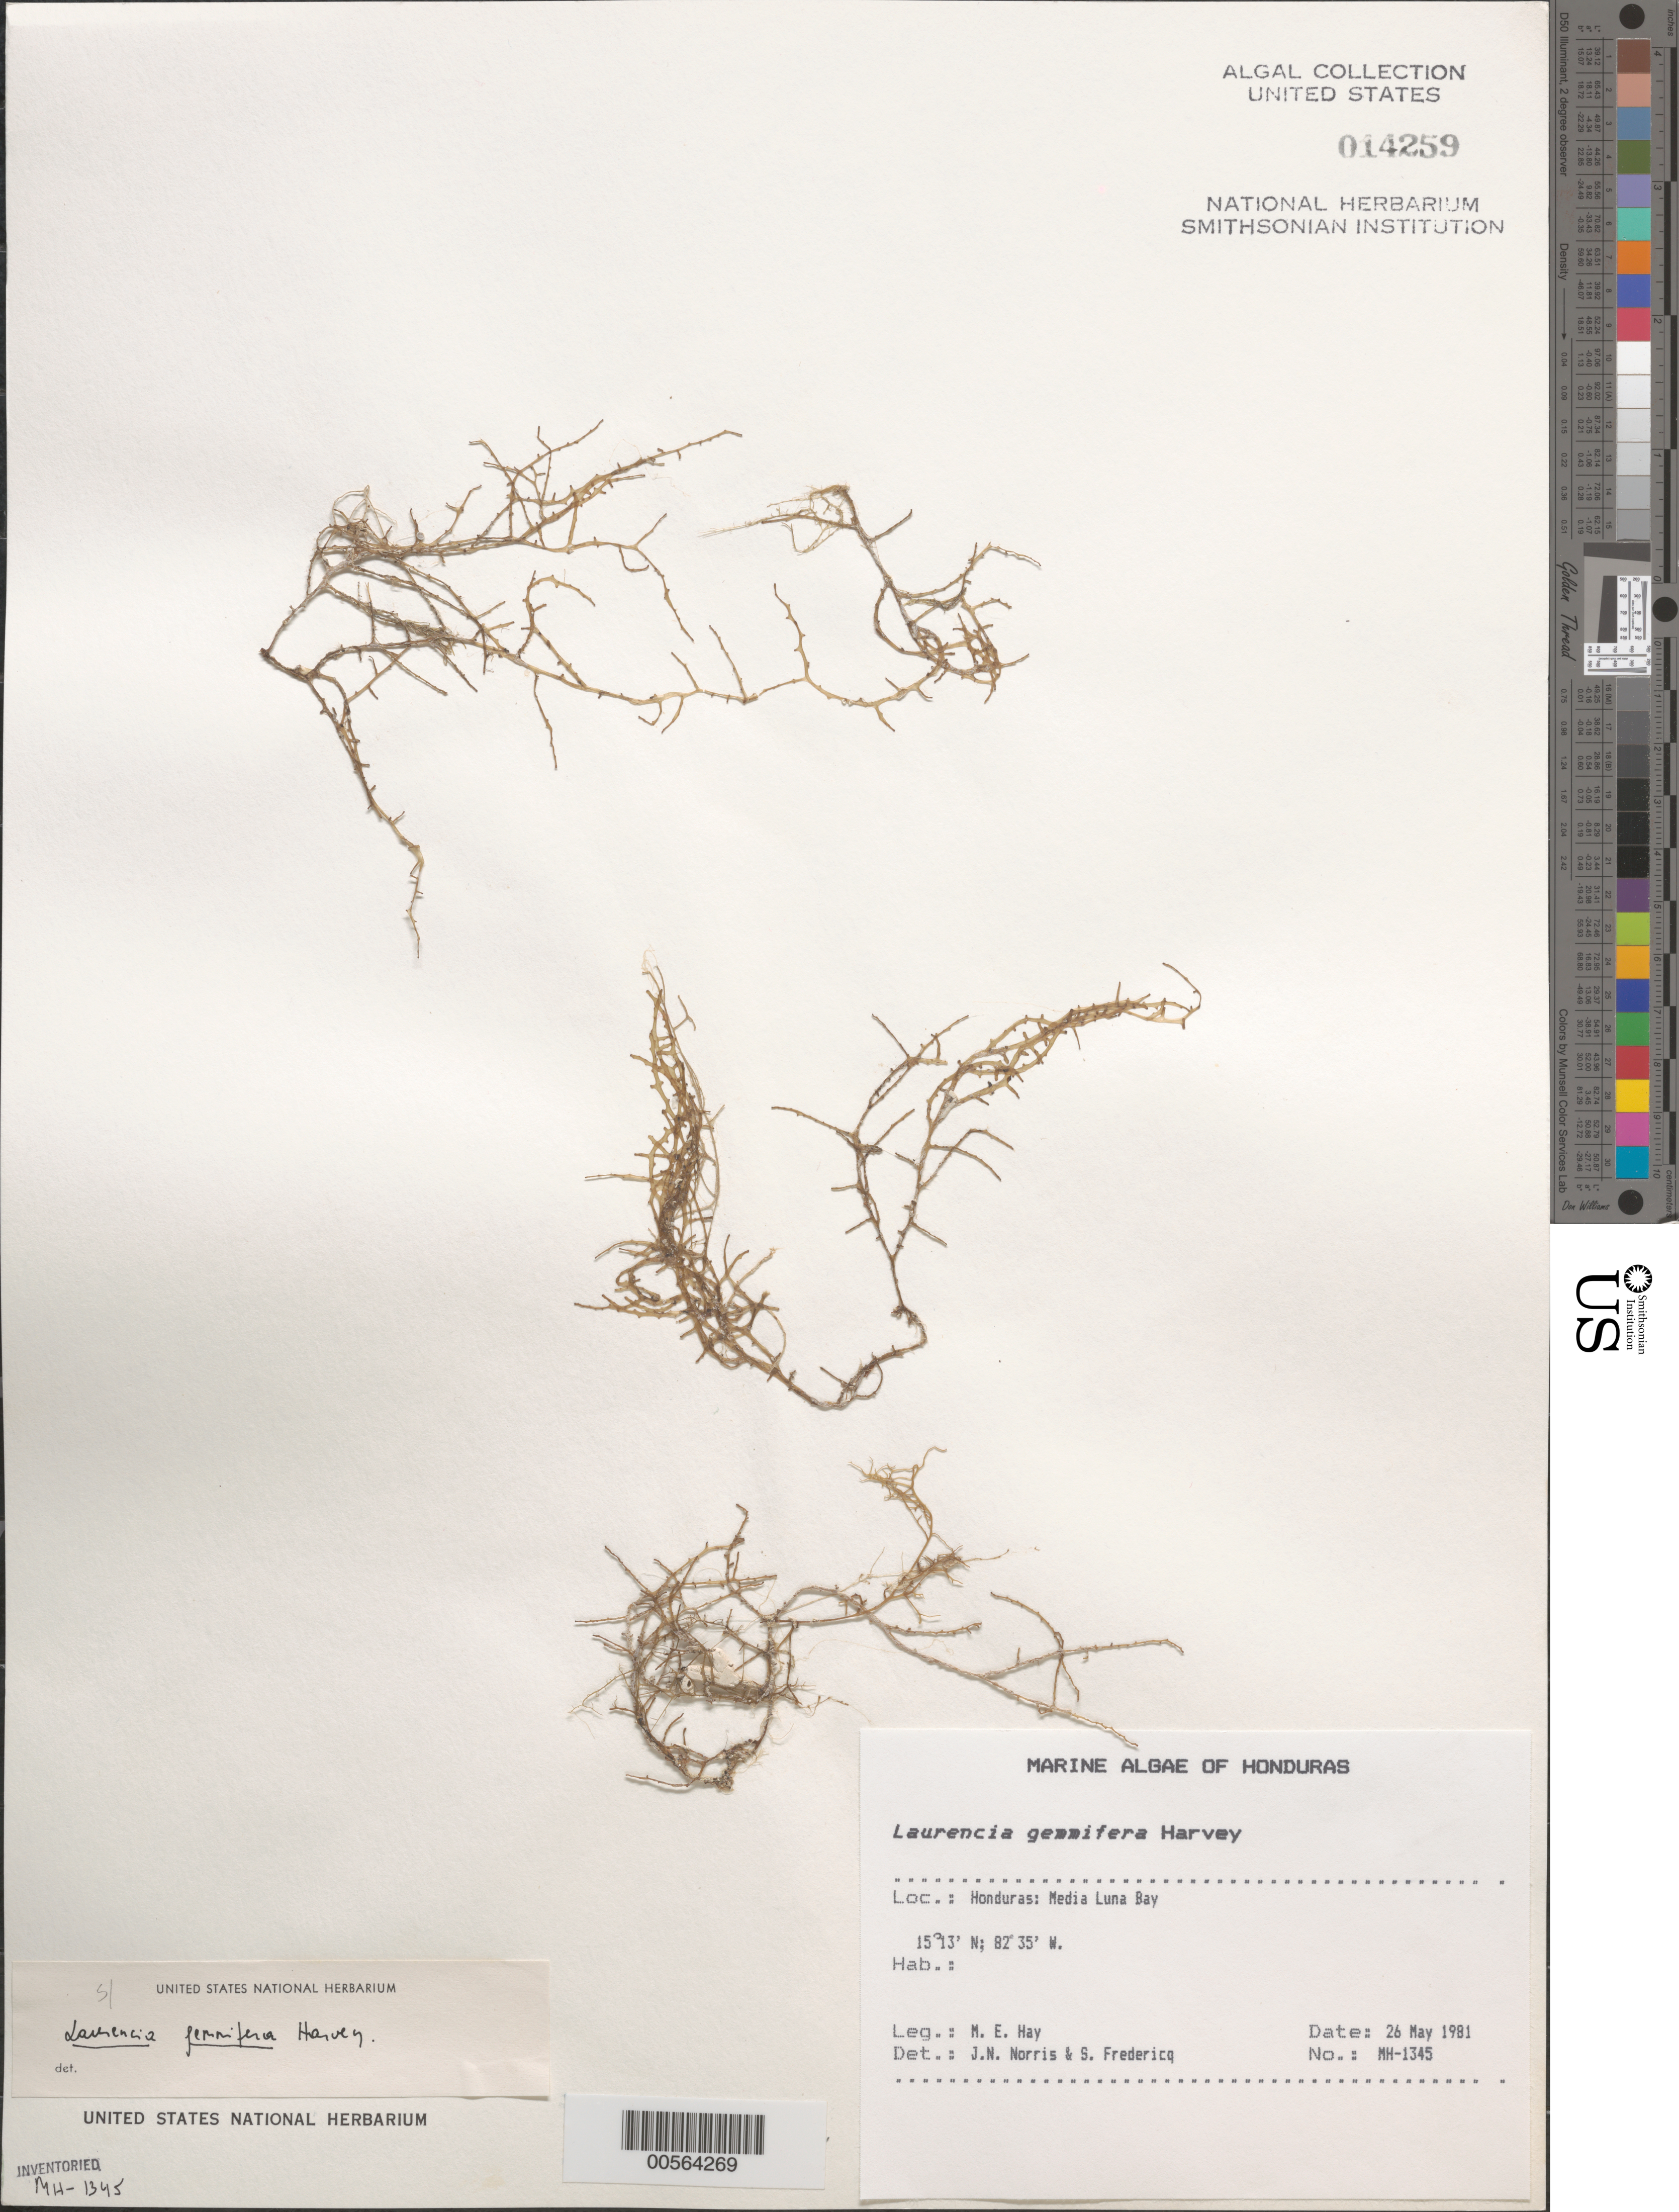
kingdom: Plantae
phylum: Rhodophyta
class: Florideophyceae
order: Ceramiales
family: Rhodomelaceae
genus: Yuzurua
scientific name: Yuzurua poiteaui var. gemmifera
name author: (Harvey) M.J. Wynne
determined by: Algae name updating Project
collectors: M. E. Hay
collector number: MEH-1345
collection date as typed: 26 May 1981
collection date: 1981-05-26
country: Honduras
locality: Media luna bay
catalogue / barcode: US 14259